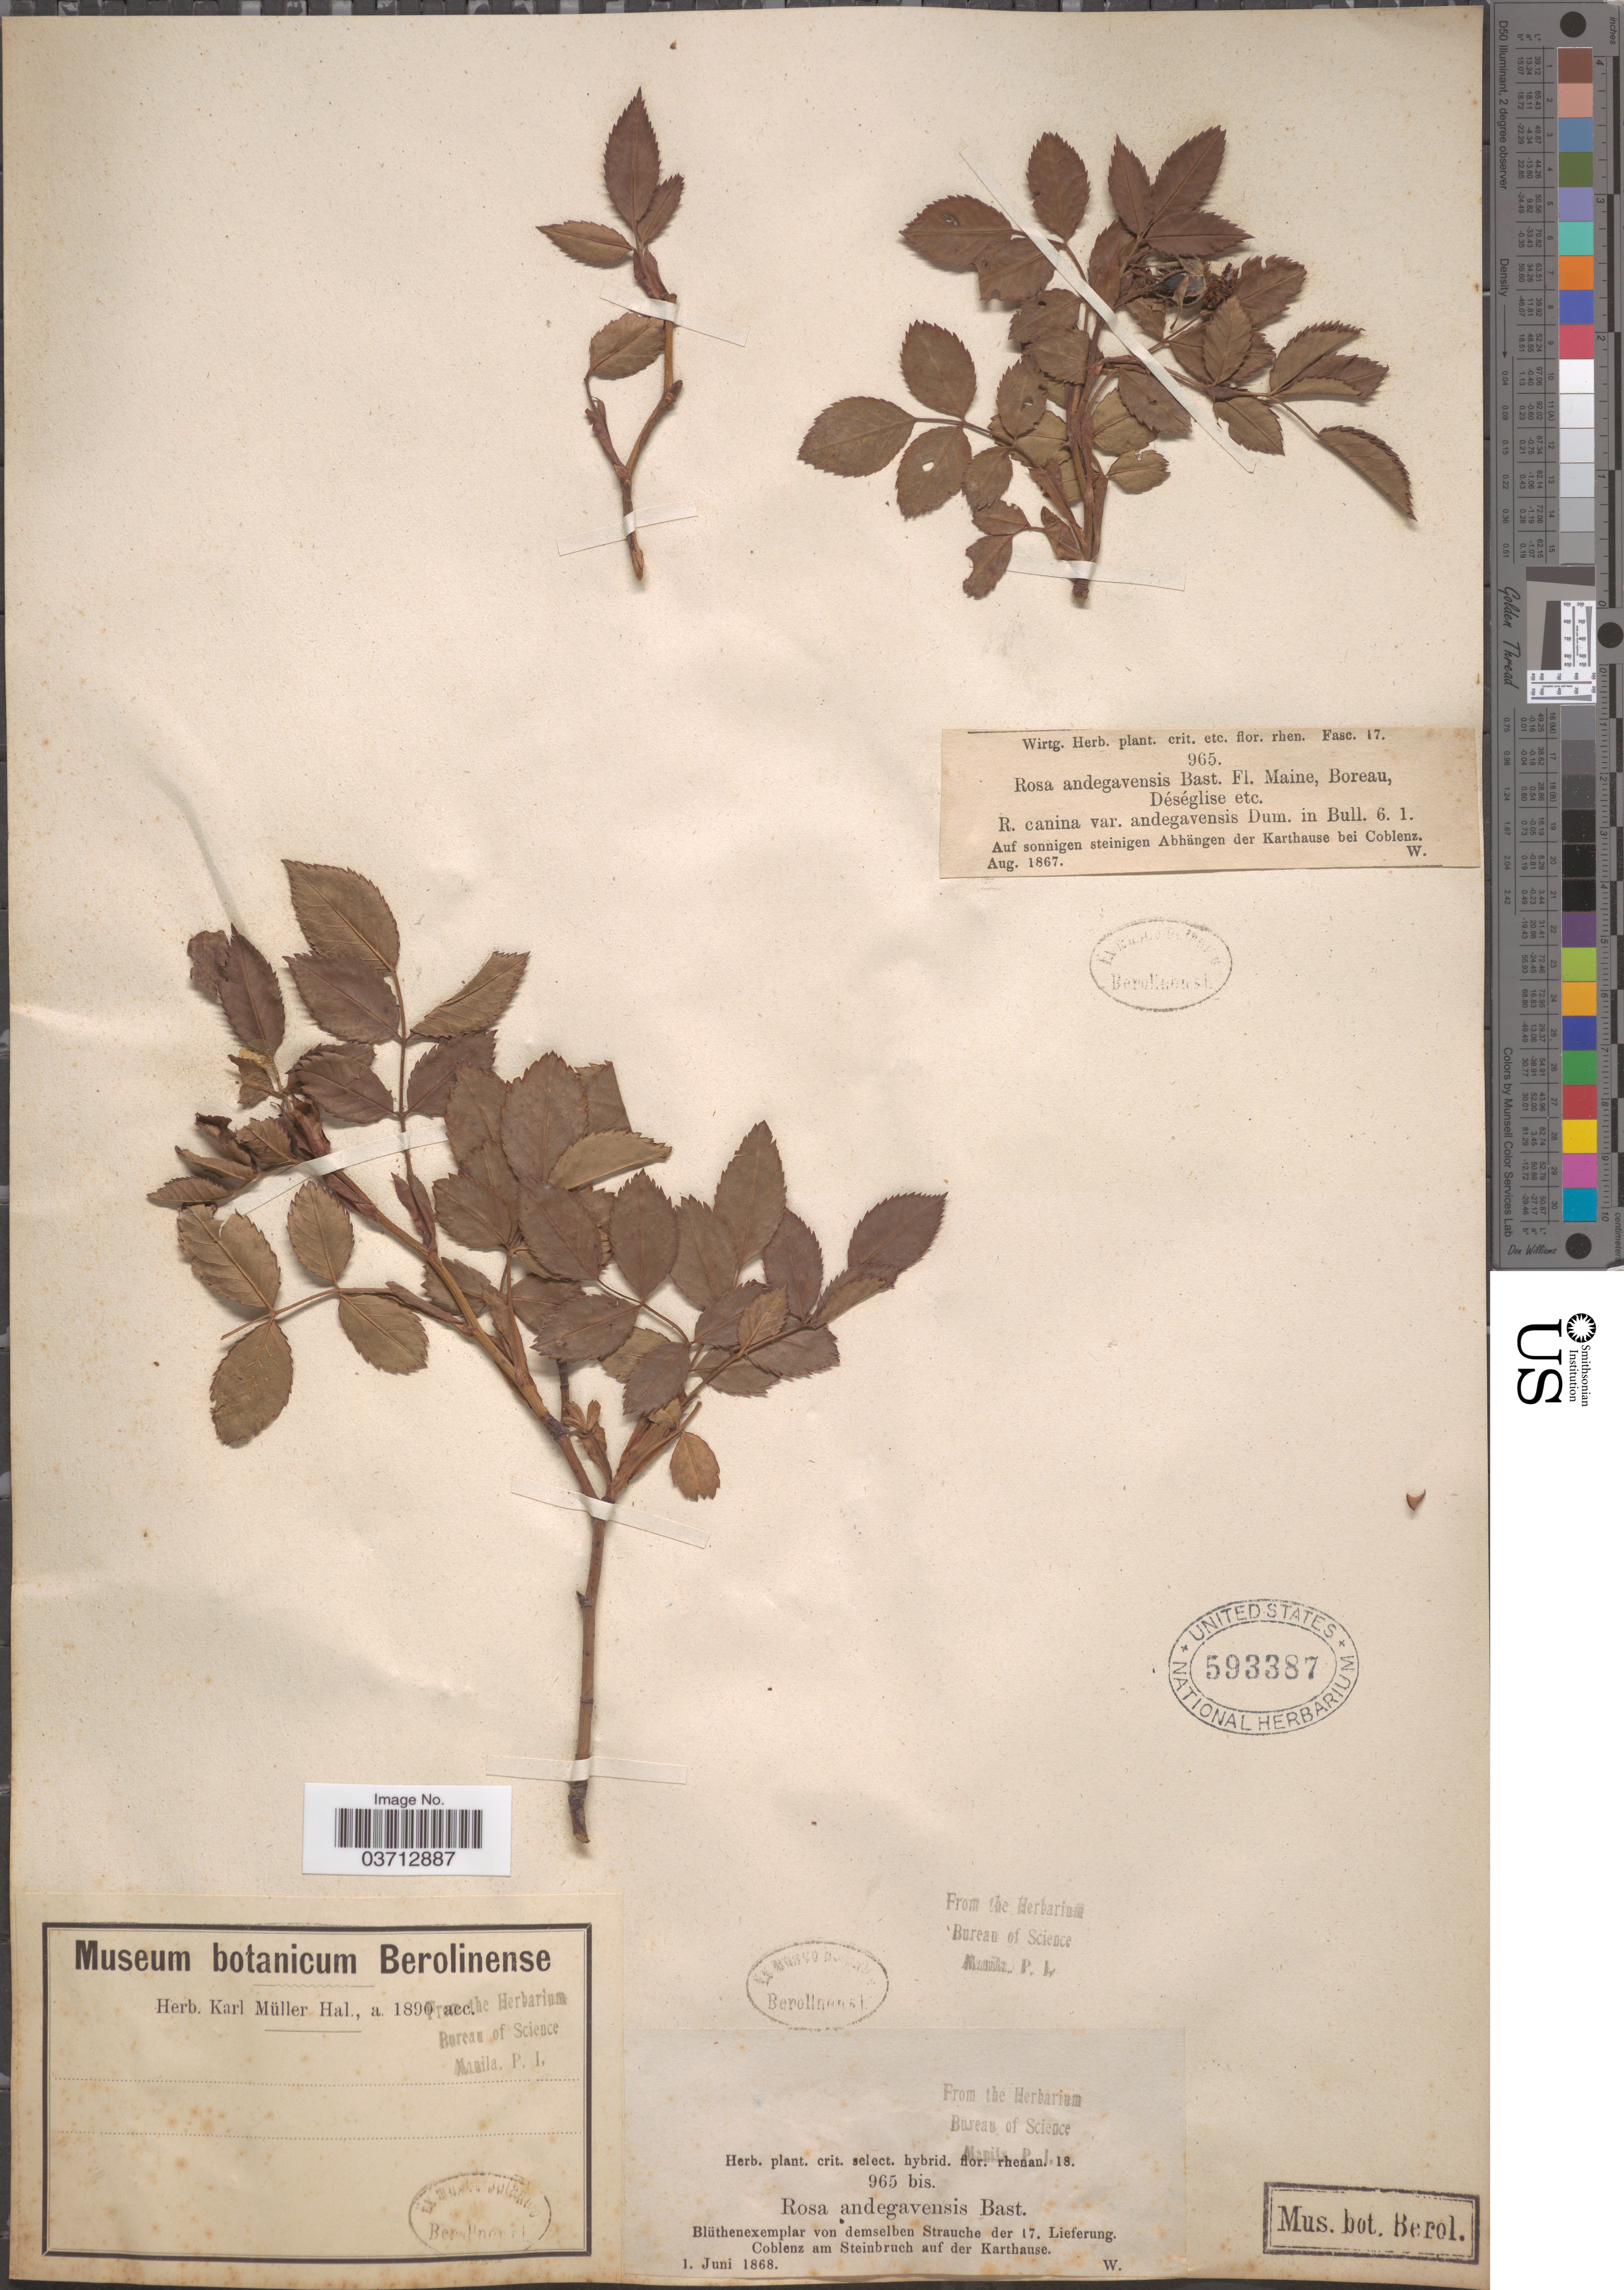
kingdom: Plantae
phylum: Tracheophyta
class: Magnoliopsida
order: Rosales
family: Rosaceae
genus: Rosa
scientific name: Rosa andegavensis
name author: Bastard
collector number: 965 bis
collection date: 1868-06-01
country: Germany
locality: Coblenz am Steinbruch auf der Karthause.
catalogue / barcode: US 593387